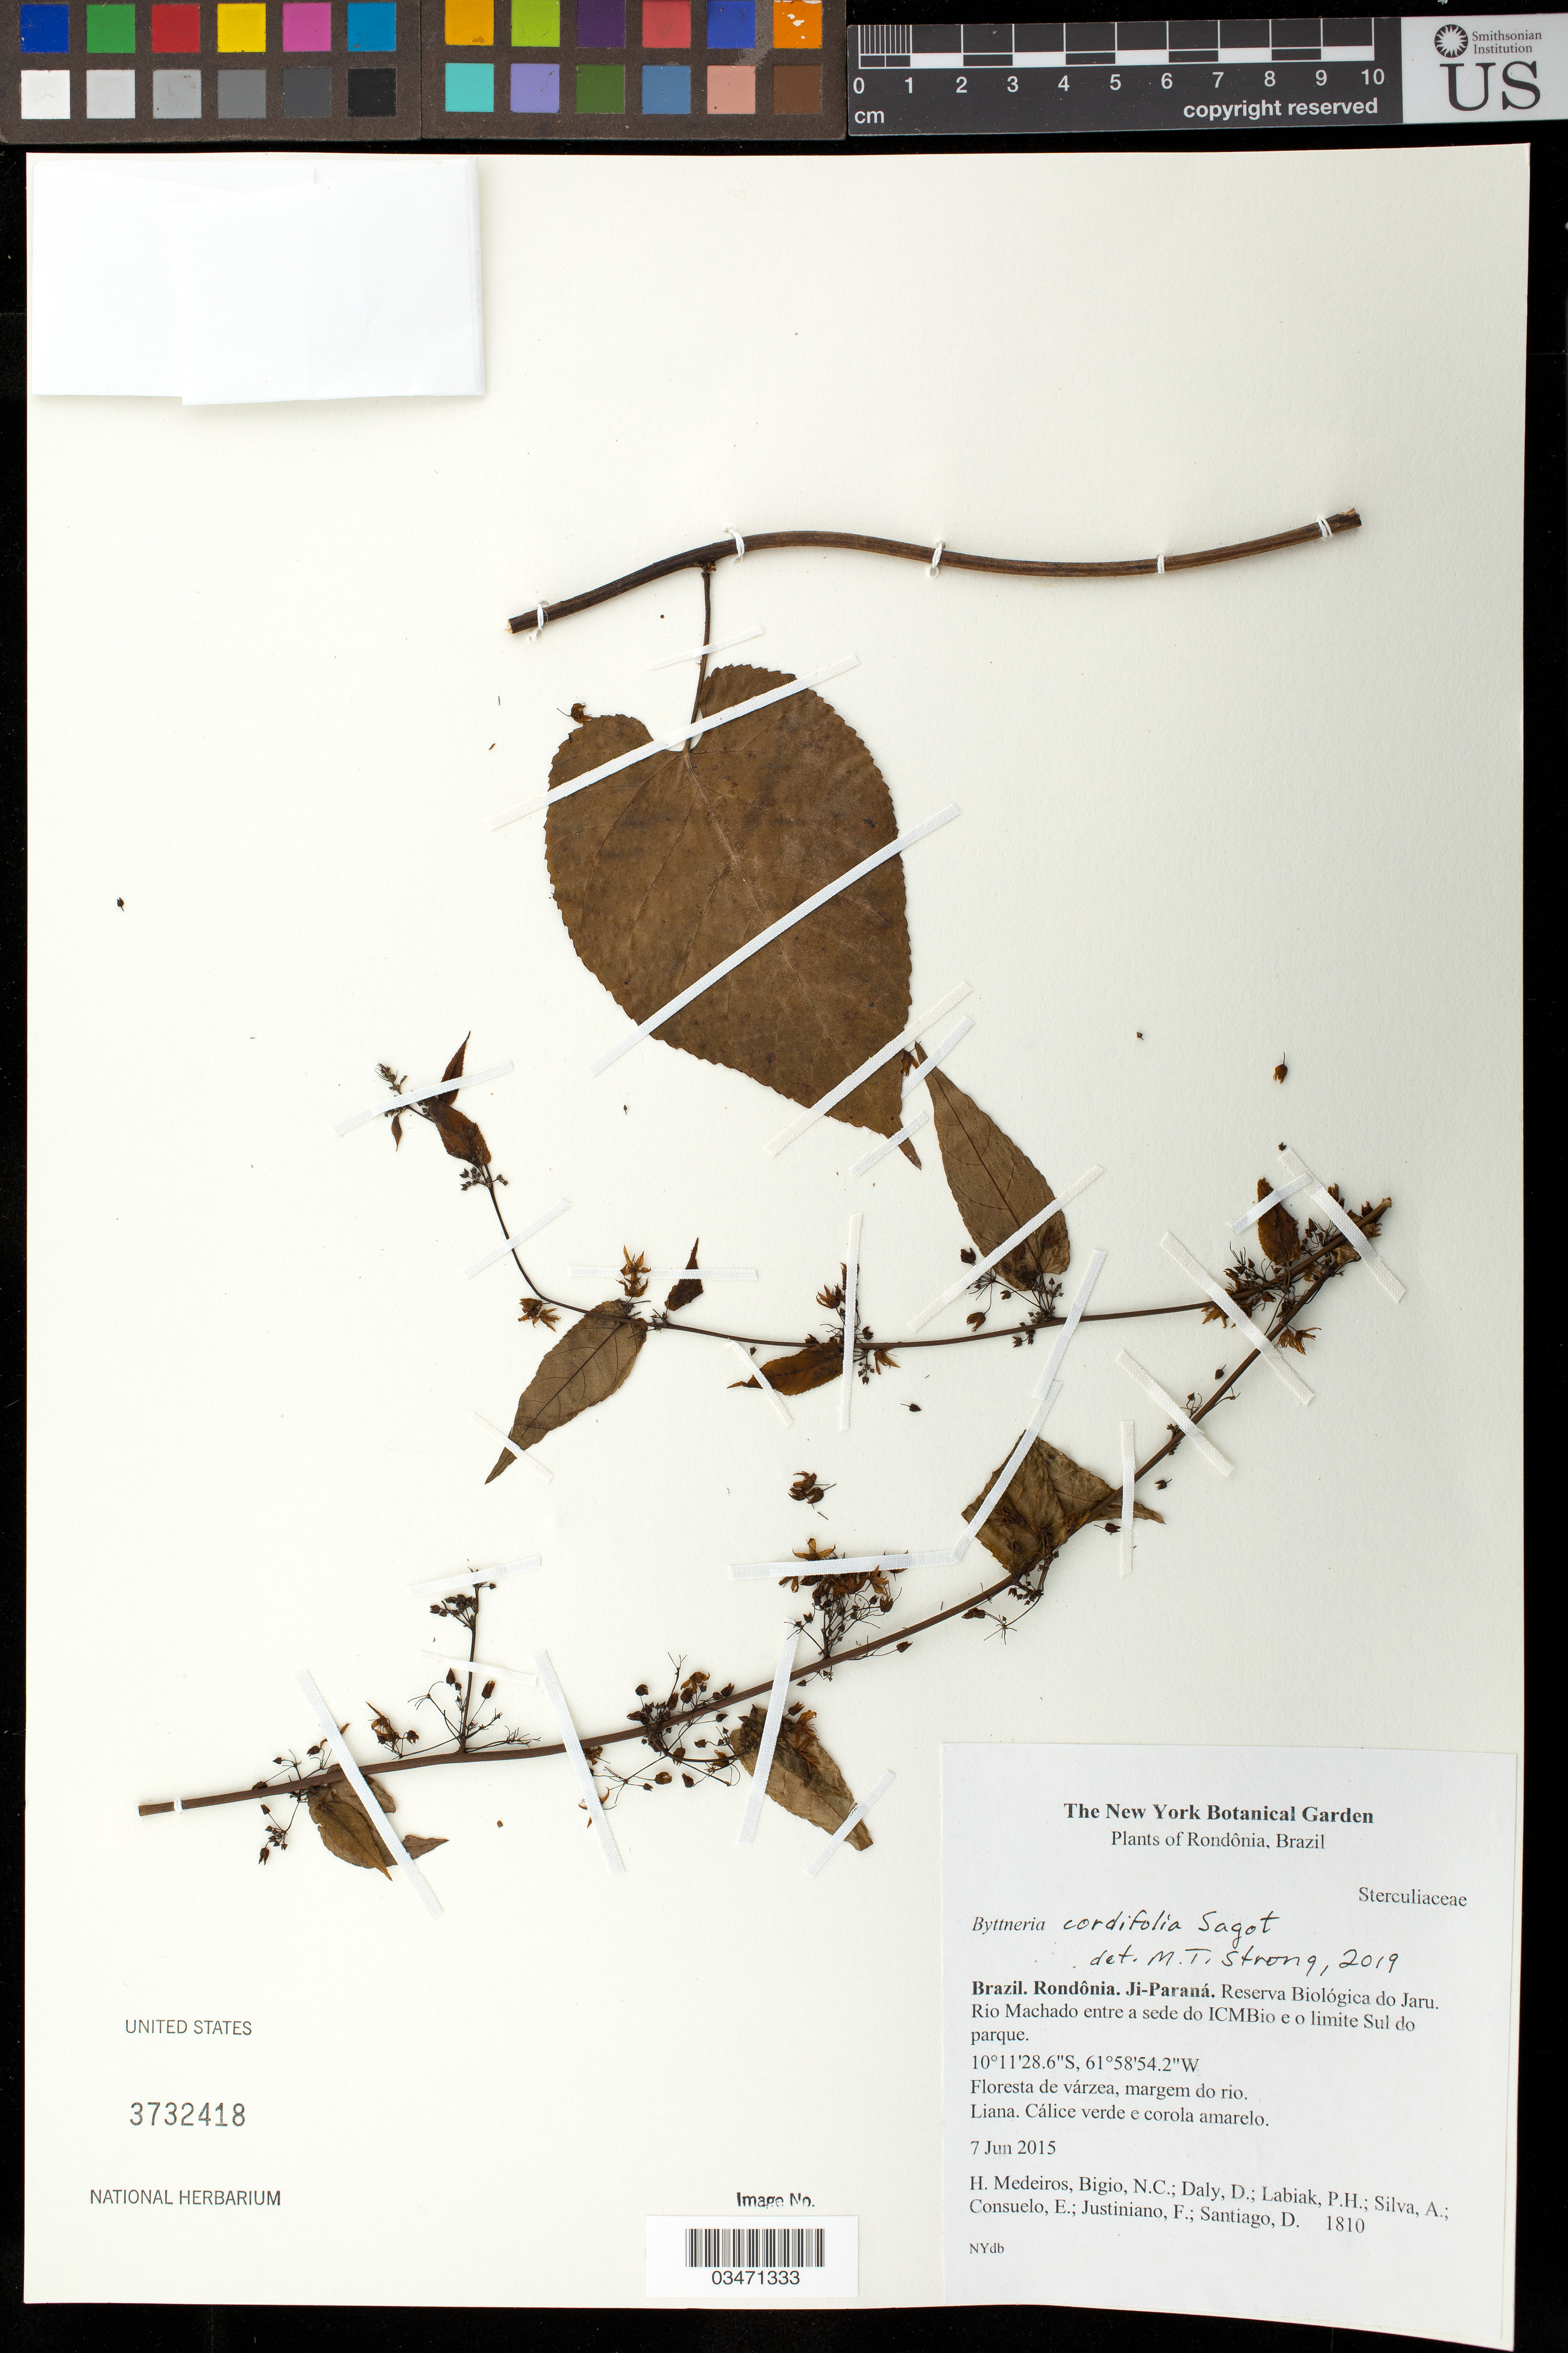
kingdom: Plantae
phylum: Tracheophyta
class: Magnoliopsida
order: Malvales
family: Malvaceae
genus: Byttneria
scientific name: Byttneria cordifolia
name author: Sagot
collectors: H. Medeiros, N. C. Bigio, D. Daly, P. H. Labiak, A. Silva, E. Consuelo, F. Justiniano & D. Santiago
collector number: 1810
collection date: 2015-06-07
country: Brazil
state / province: Rondônia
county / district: Ji-Paraná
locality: Reserva Biologica do Jaru. Rio Machado entre a sede do ICMBio e o limite Sul do parque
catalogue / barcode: US 3732418